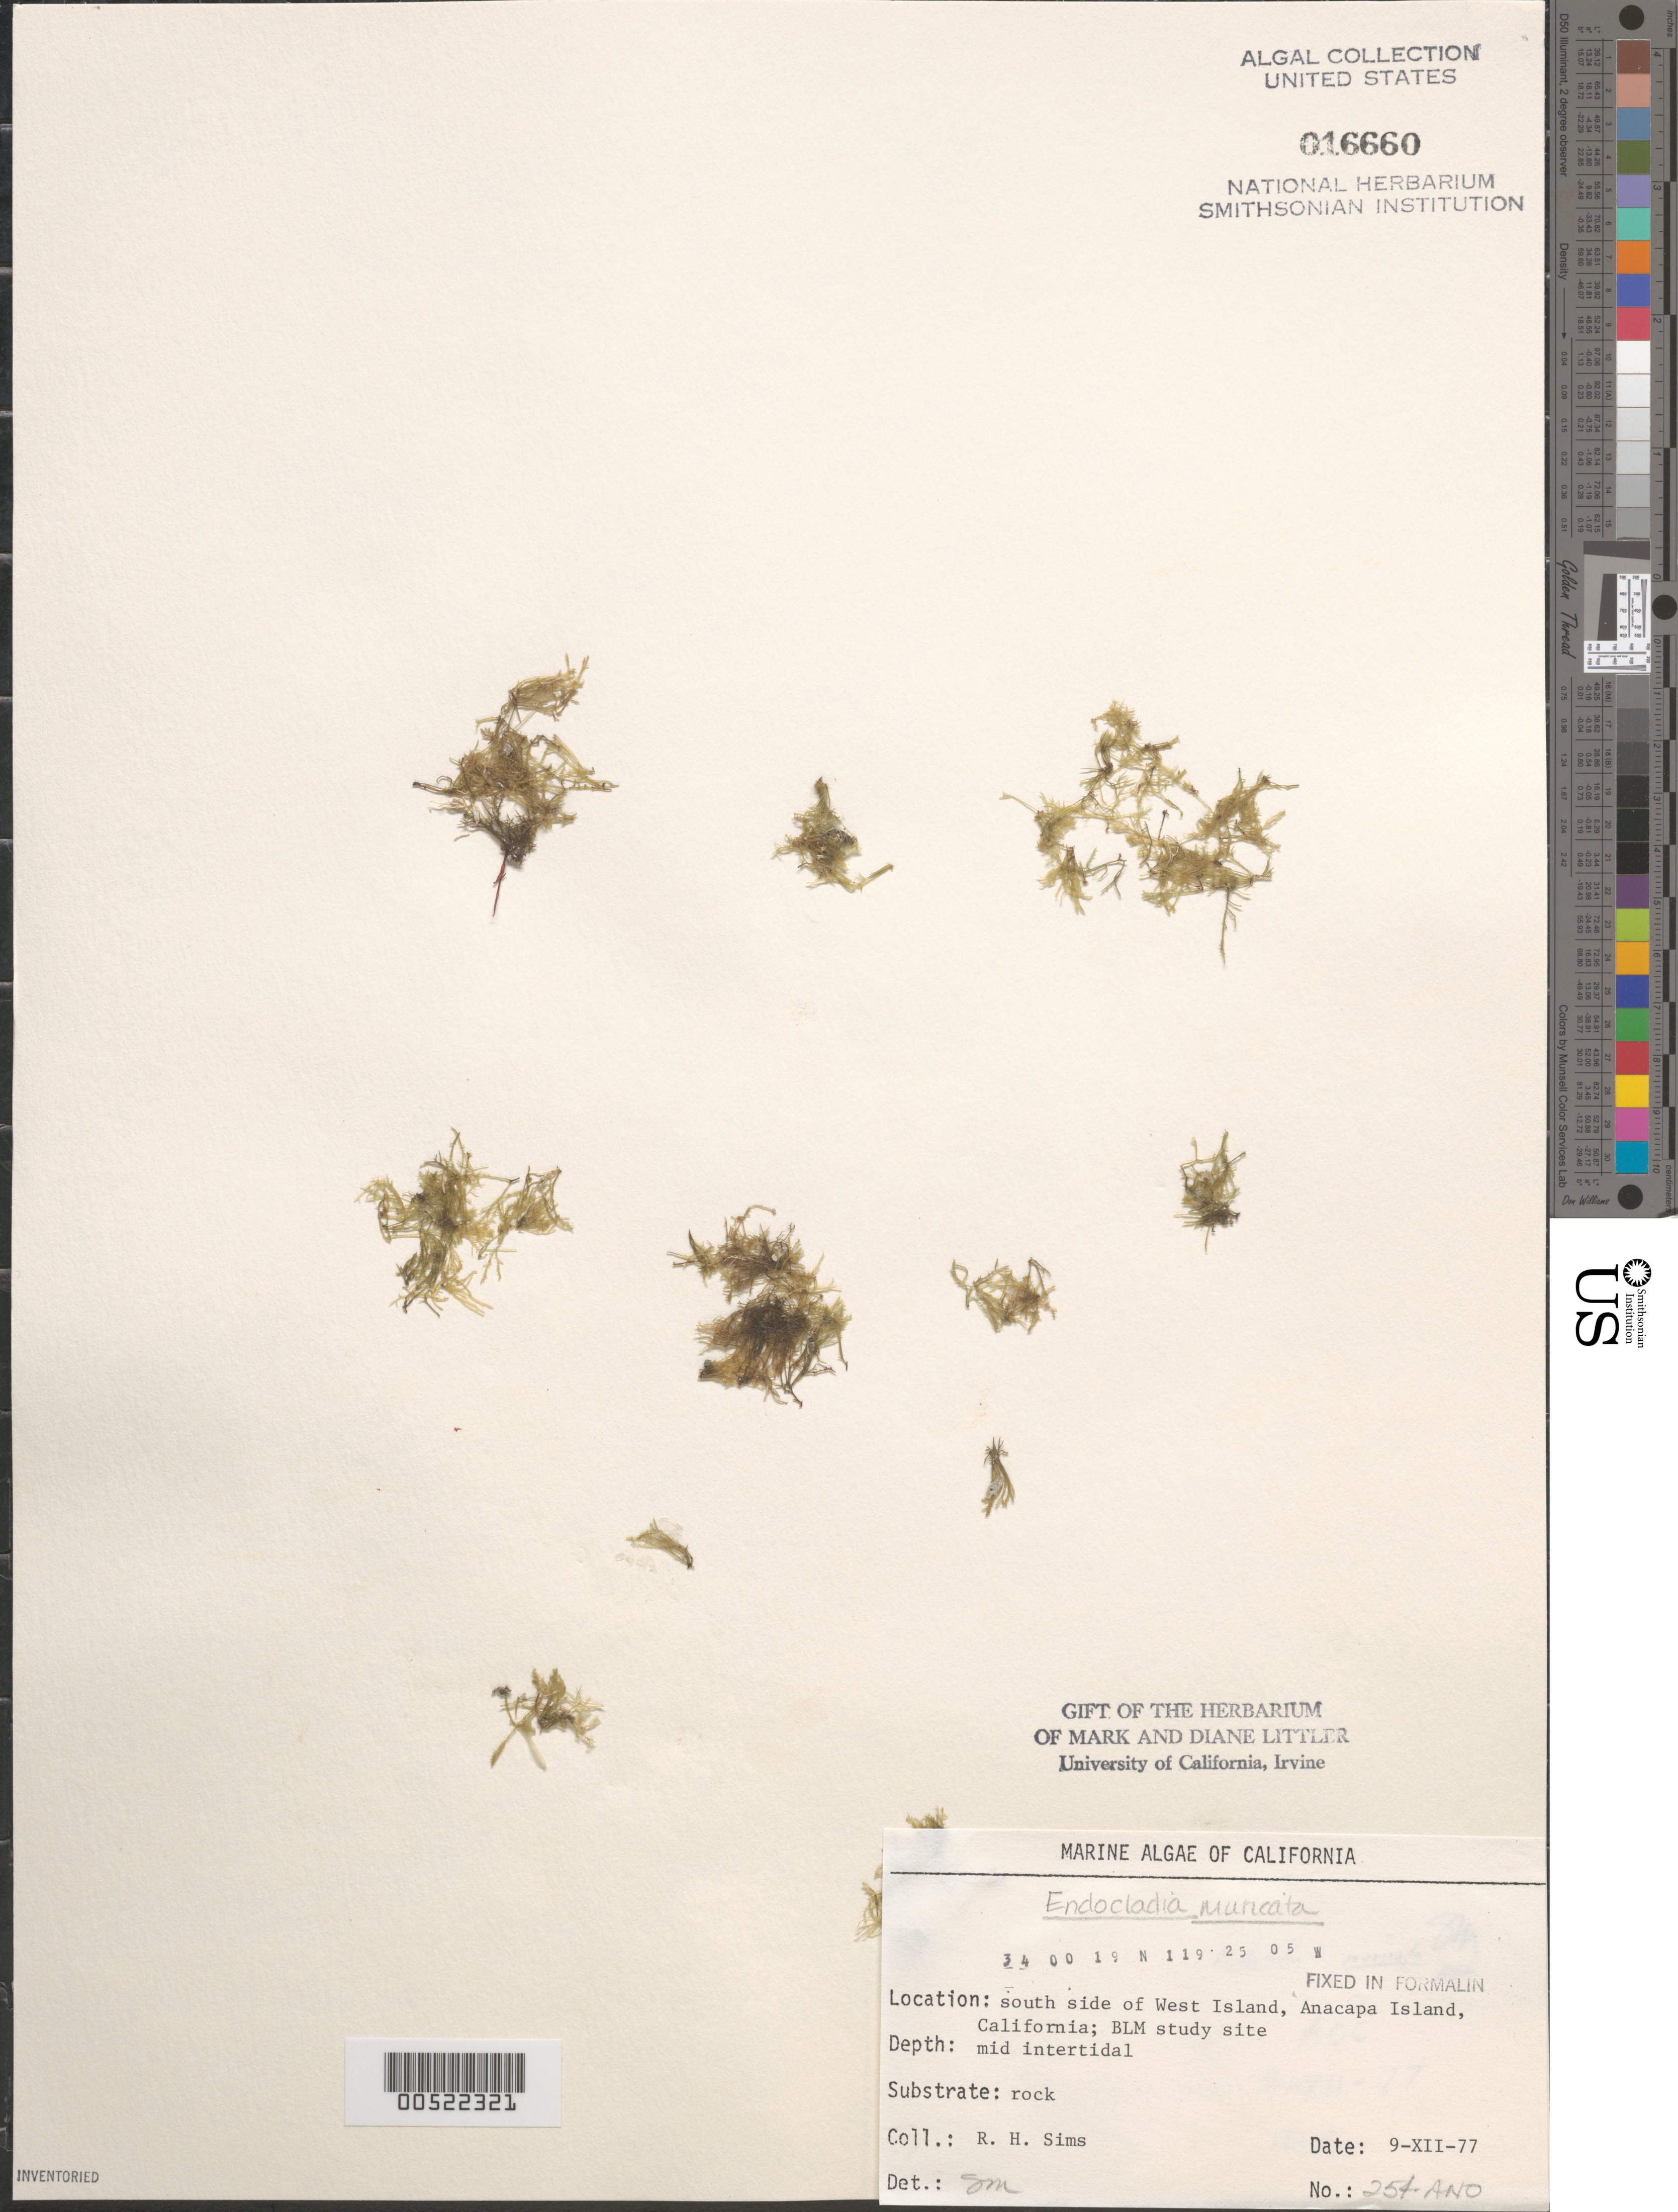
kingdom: Plantae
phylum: Rhodophyta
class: Florideophyceae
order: Gigartinales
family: Endocladiaceae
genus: Endocladia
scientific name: Endocladia muricata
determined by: Murray, S. N.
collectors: R. H. Sims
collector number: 254-ANO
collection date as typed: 09 Dec 1977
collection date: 1977-12-09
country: United States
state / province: California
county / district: Ventura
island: Anacapa Island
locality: South side of west island, near Cat Rock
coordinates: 34 00 19 N, 119 25 05 W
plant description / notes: BLM-SOCALBIGHT Rocky Intertidal Survey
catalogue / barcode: US 16660